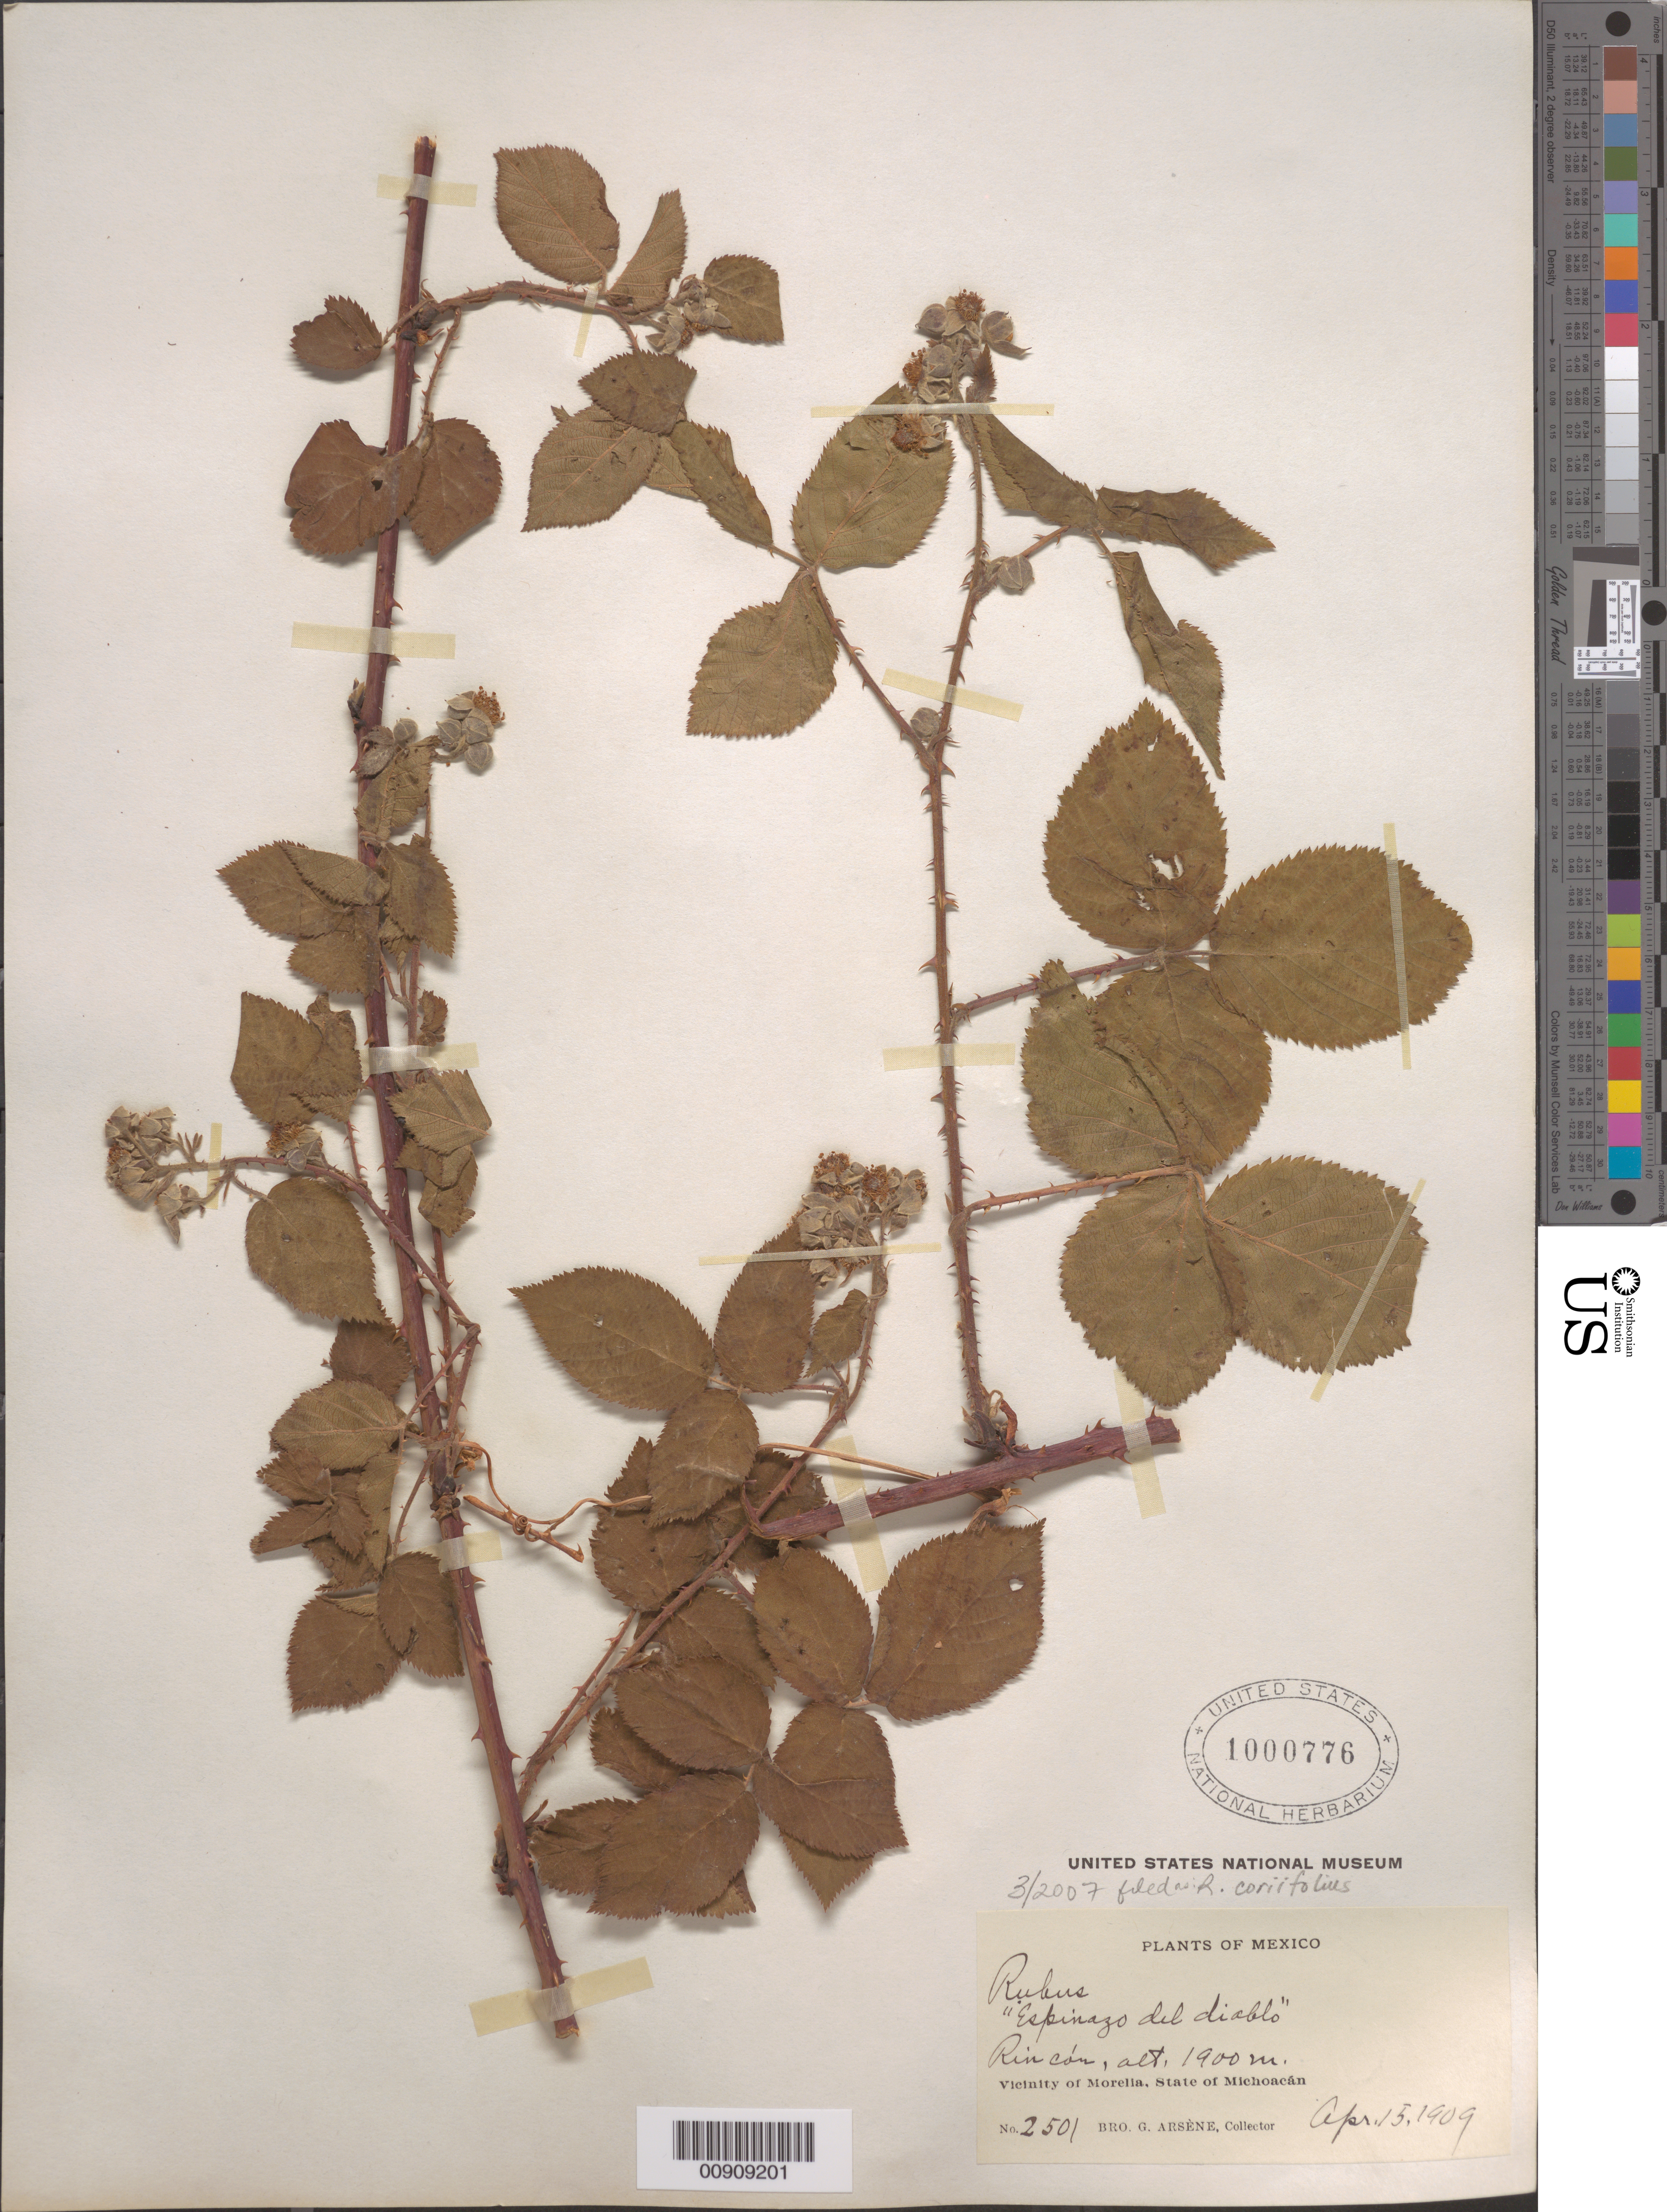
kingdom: Plantae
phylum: Tracheophyta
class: Magnoliopsida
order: Rosales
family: Rosaceae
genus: Rubus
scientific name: Rubus coriifolius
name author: Liebm.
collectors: Bro. G. Arsène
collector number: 2501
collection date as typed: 15 Apr 1909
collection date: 1909-04-15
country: Mexico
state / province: Michoacán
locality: Espinazo del Diablo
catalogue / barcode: US 1000776